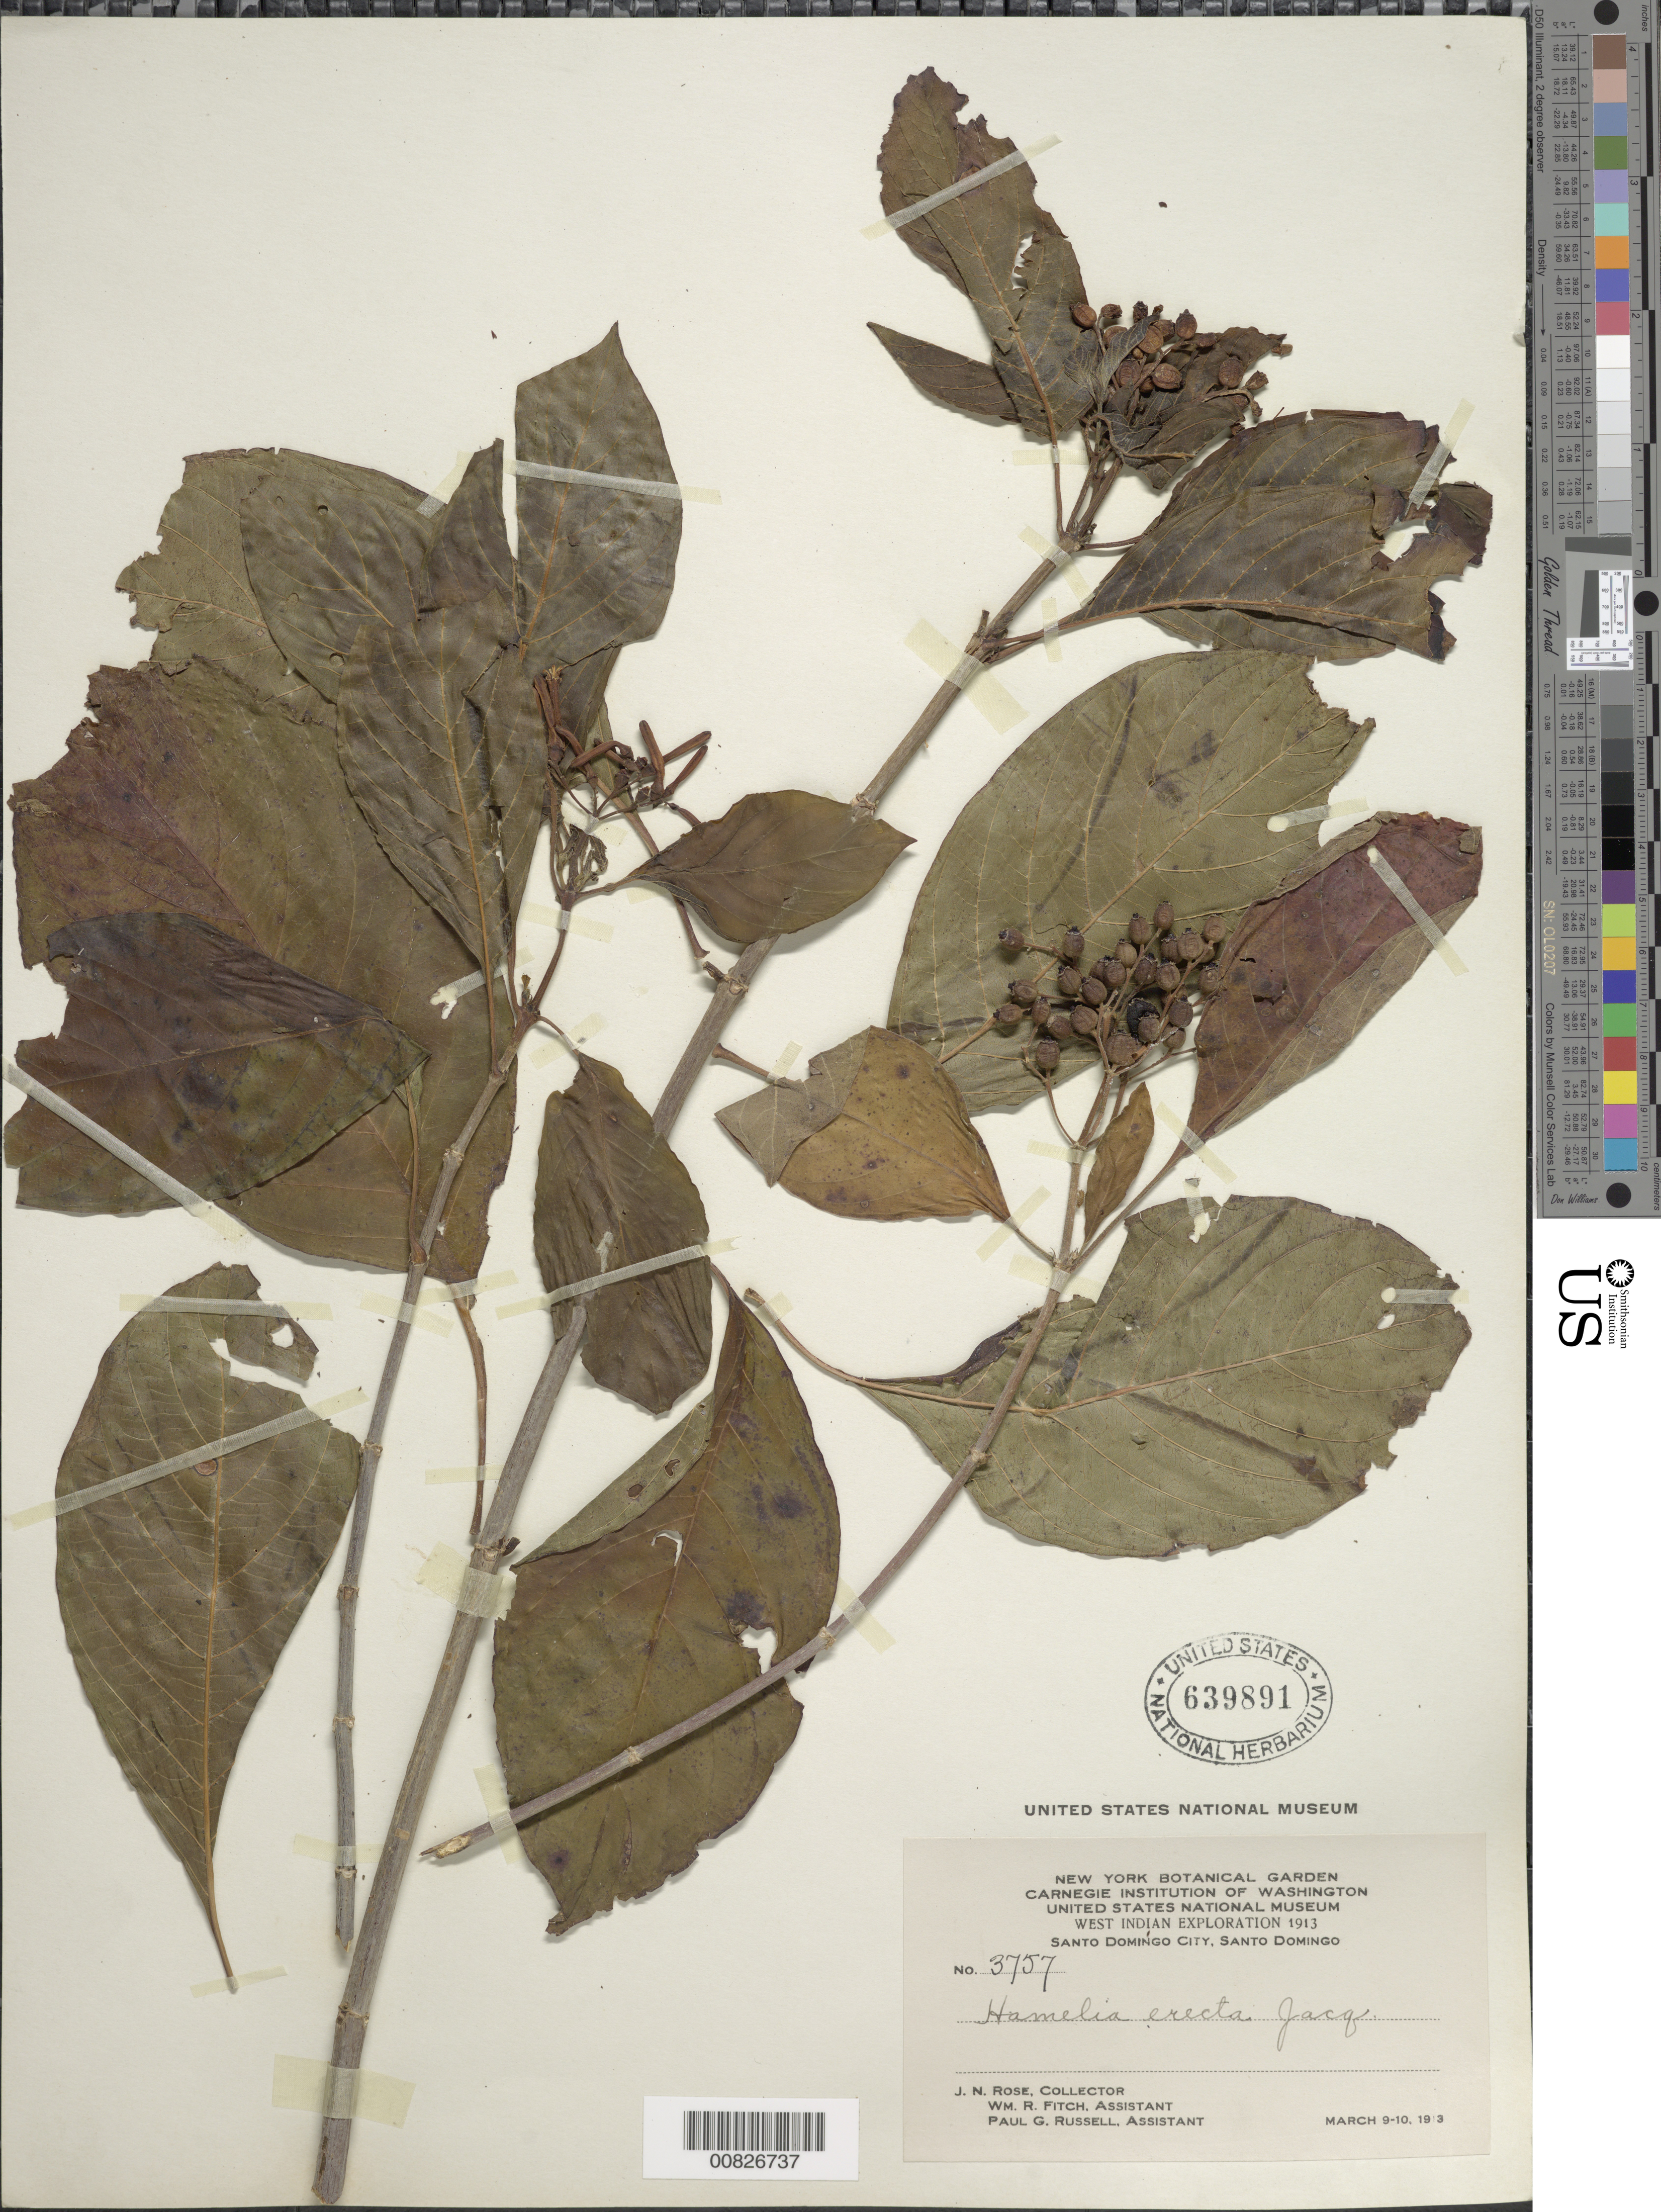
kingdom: Plantae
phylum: Tracheophyta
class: Magnoliopsida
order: Gentianales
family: Rubiaceae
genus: Hamelia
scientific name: Hamelia patens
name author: Jacq.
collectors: J. N. Rose, W. R. Fitch & P. G. Russell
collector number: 3757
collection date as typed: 09 Mar 1913 to 10 Mar 1913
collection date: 1913-03-09/1913-03-10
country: Dominican Republic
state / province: Distrito Nacional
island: Hispaniola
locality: Santo Domingo City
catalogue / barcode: US 639891